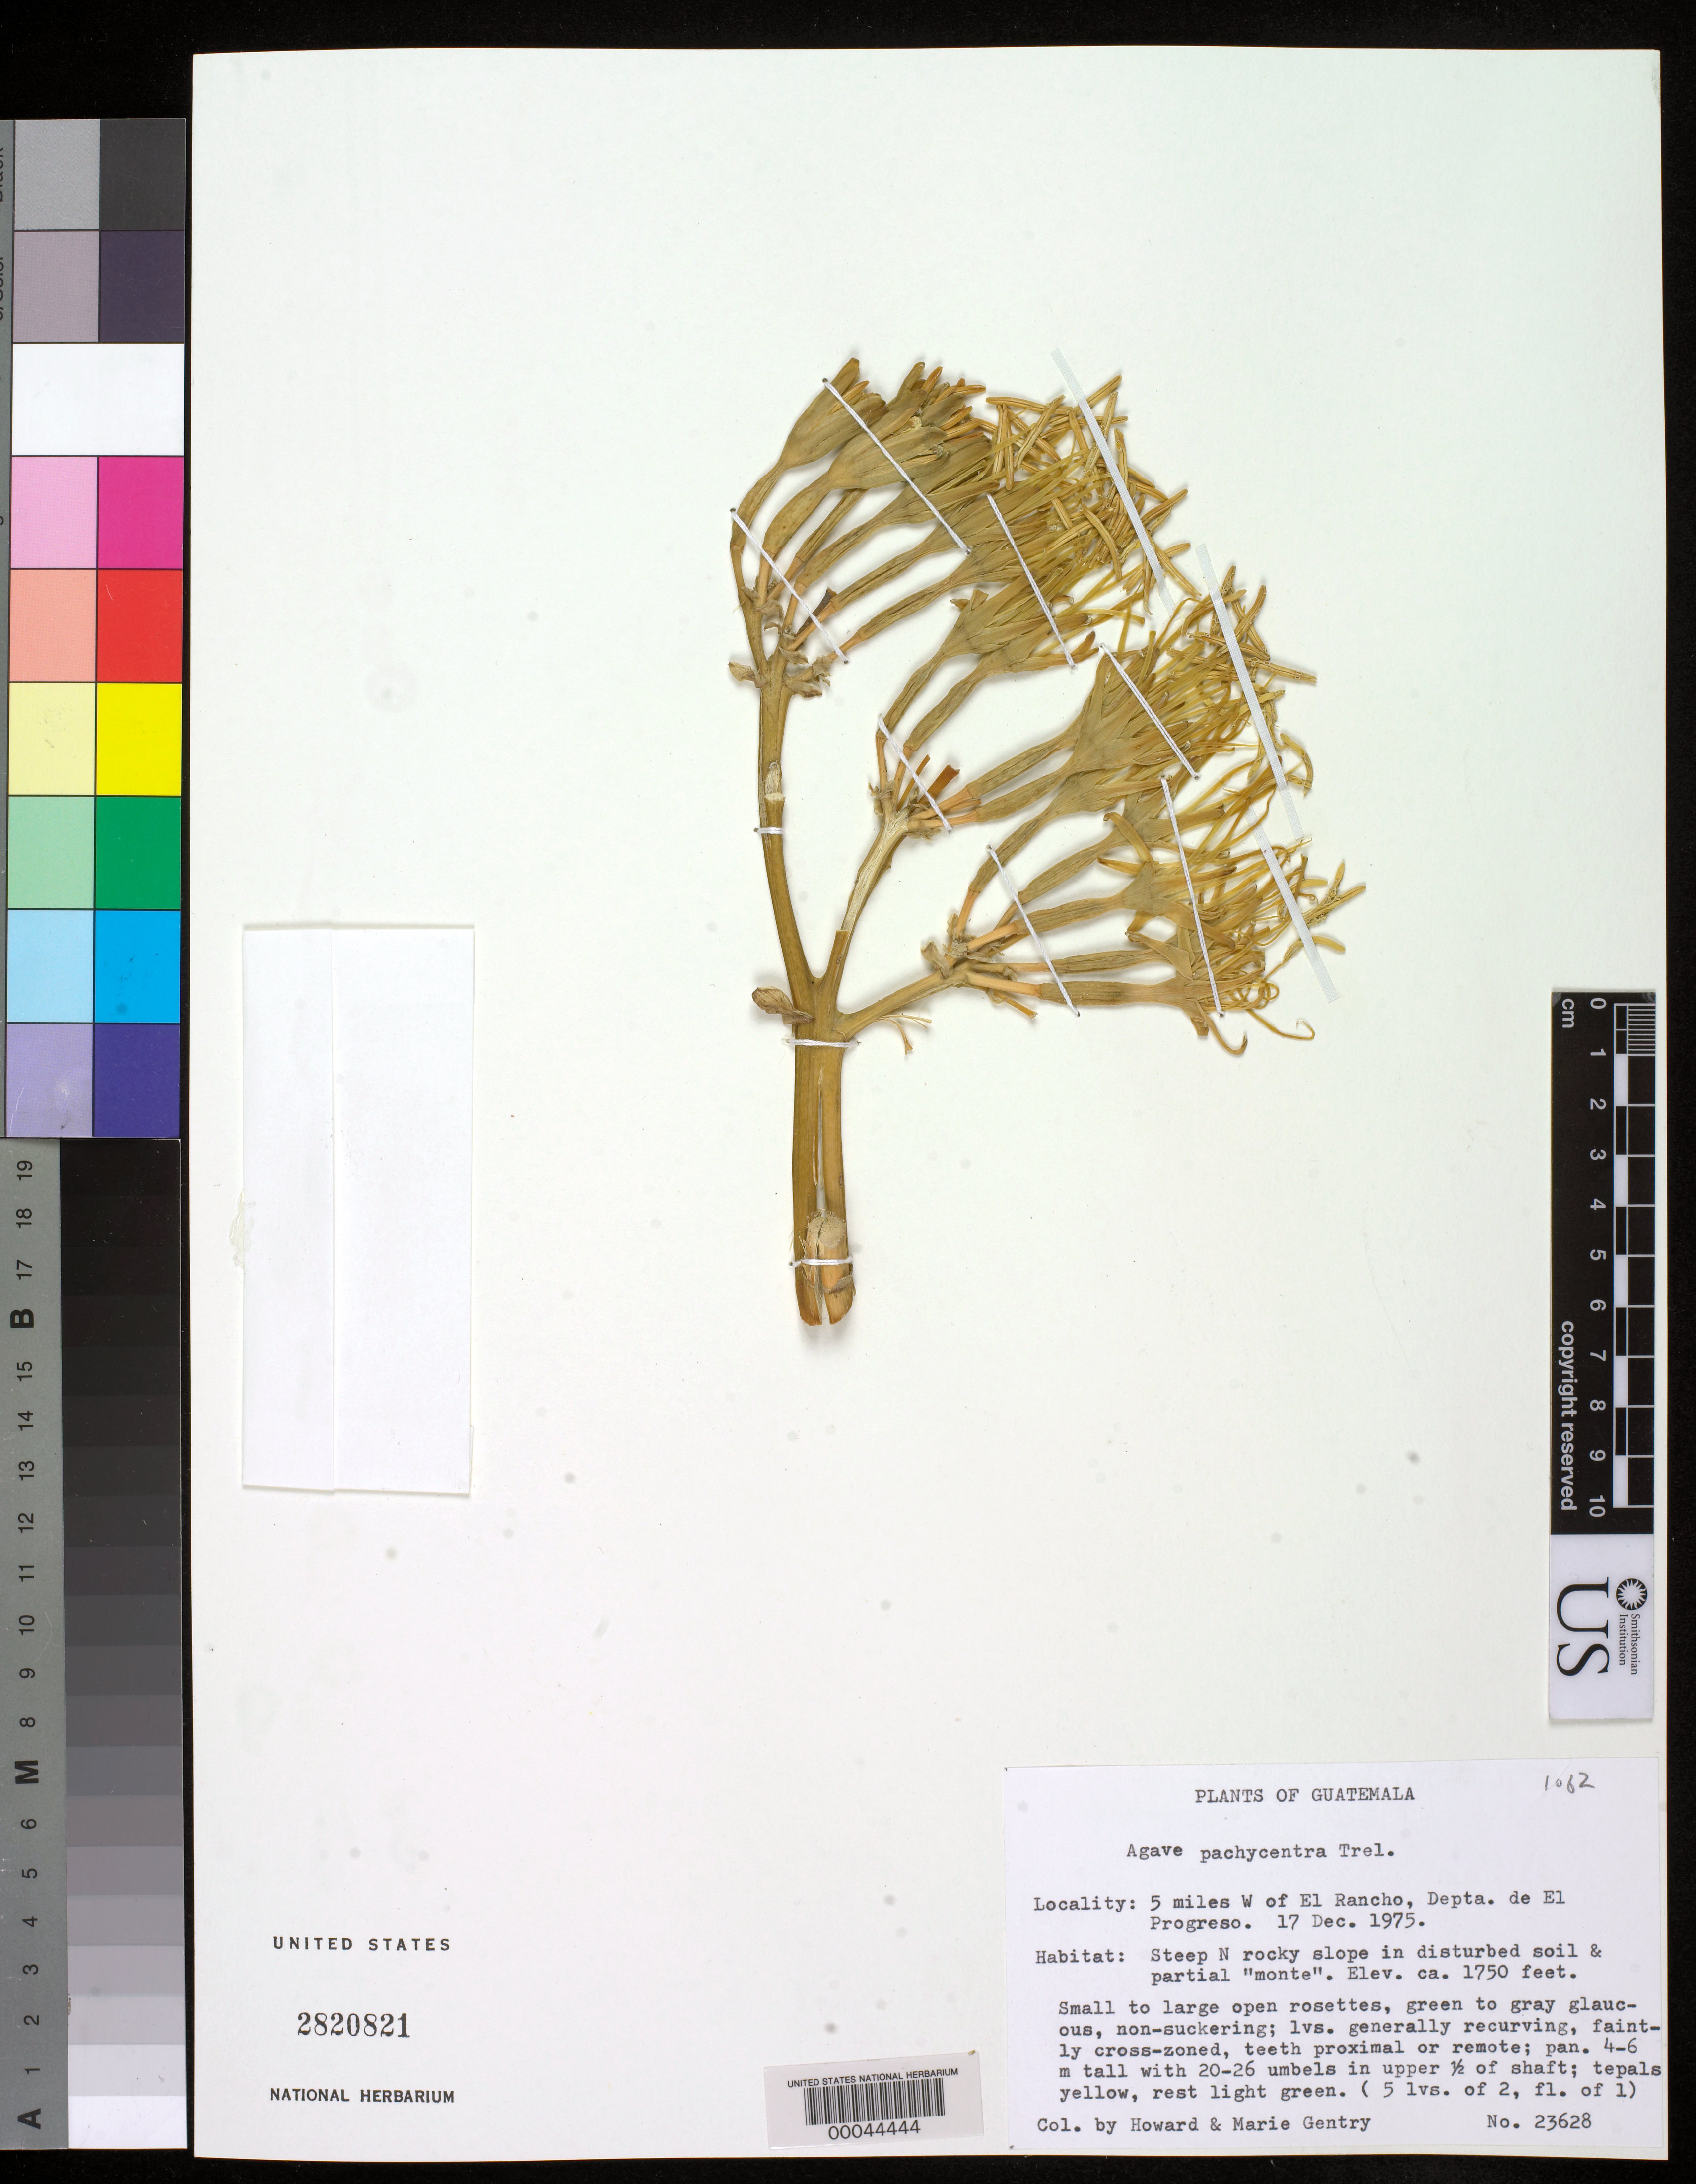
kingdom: Plantae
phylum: Tracheophyta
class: Liliopsida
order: Asparagales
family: Asparagaceae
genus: Agave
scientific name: Agave pachycentra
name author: Trel.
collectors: H. S. Gentry & M. Gentry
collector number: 23628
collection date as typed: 17 Dec 1975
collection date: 1975-12-17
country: Guatemala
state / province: El Progreso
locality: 5 mi W of El Rancho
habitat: Steep n rocky slope in disturbed soil & partial "monte"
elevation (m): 533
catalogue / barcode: US 2820821